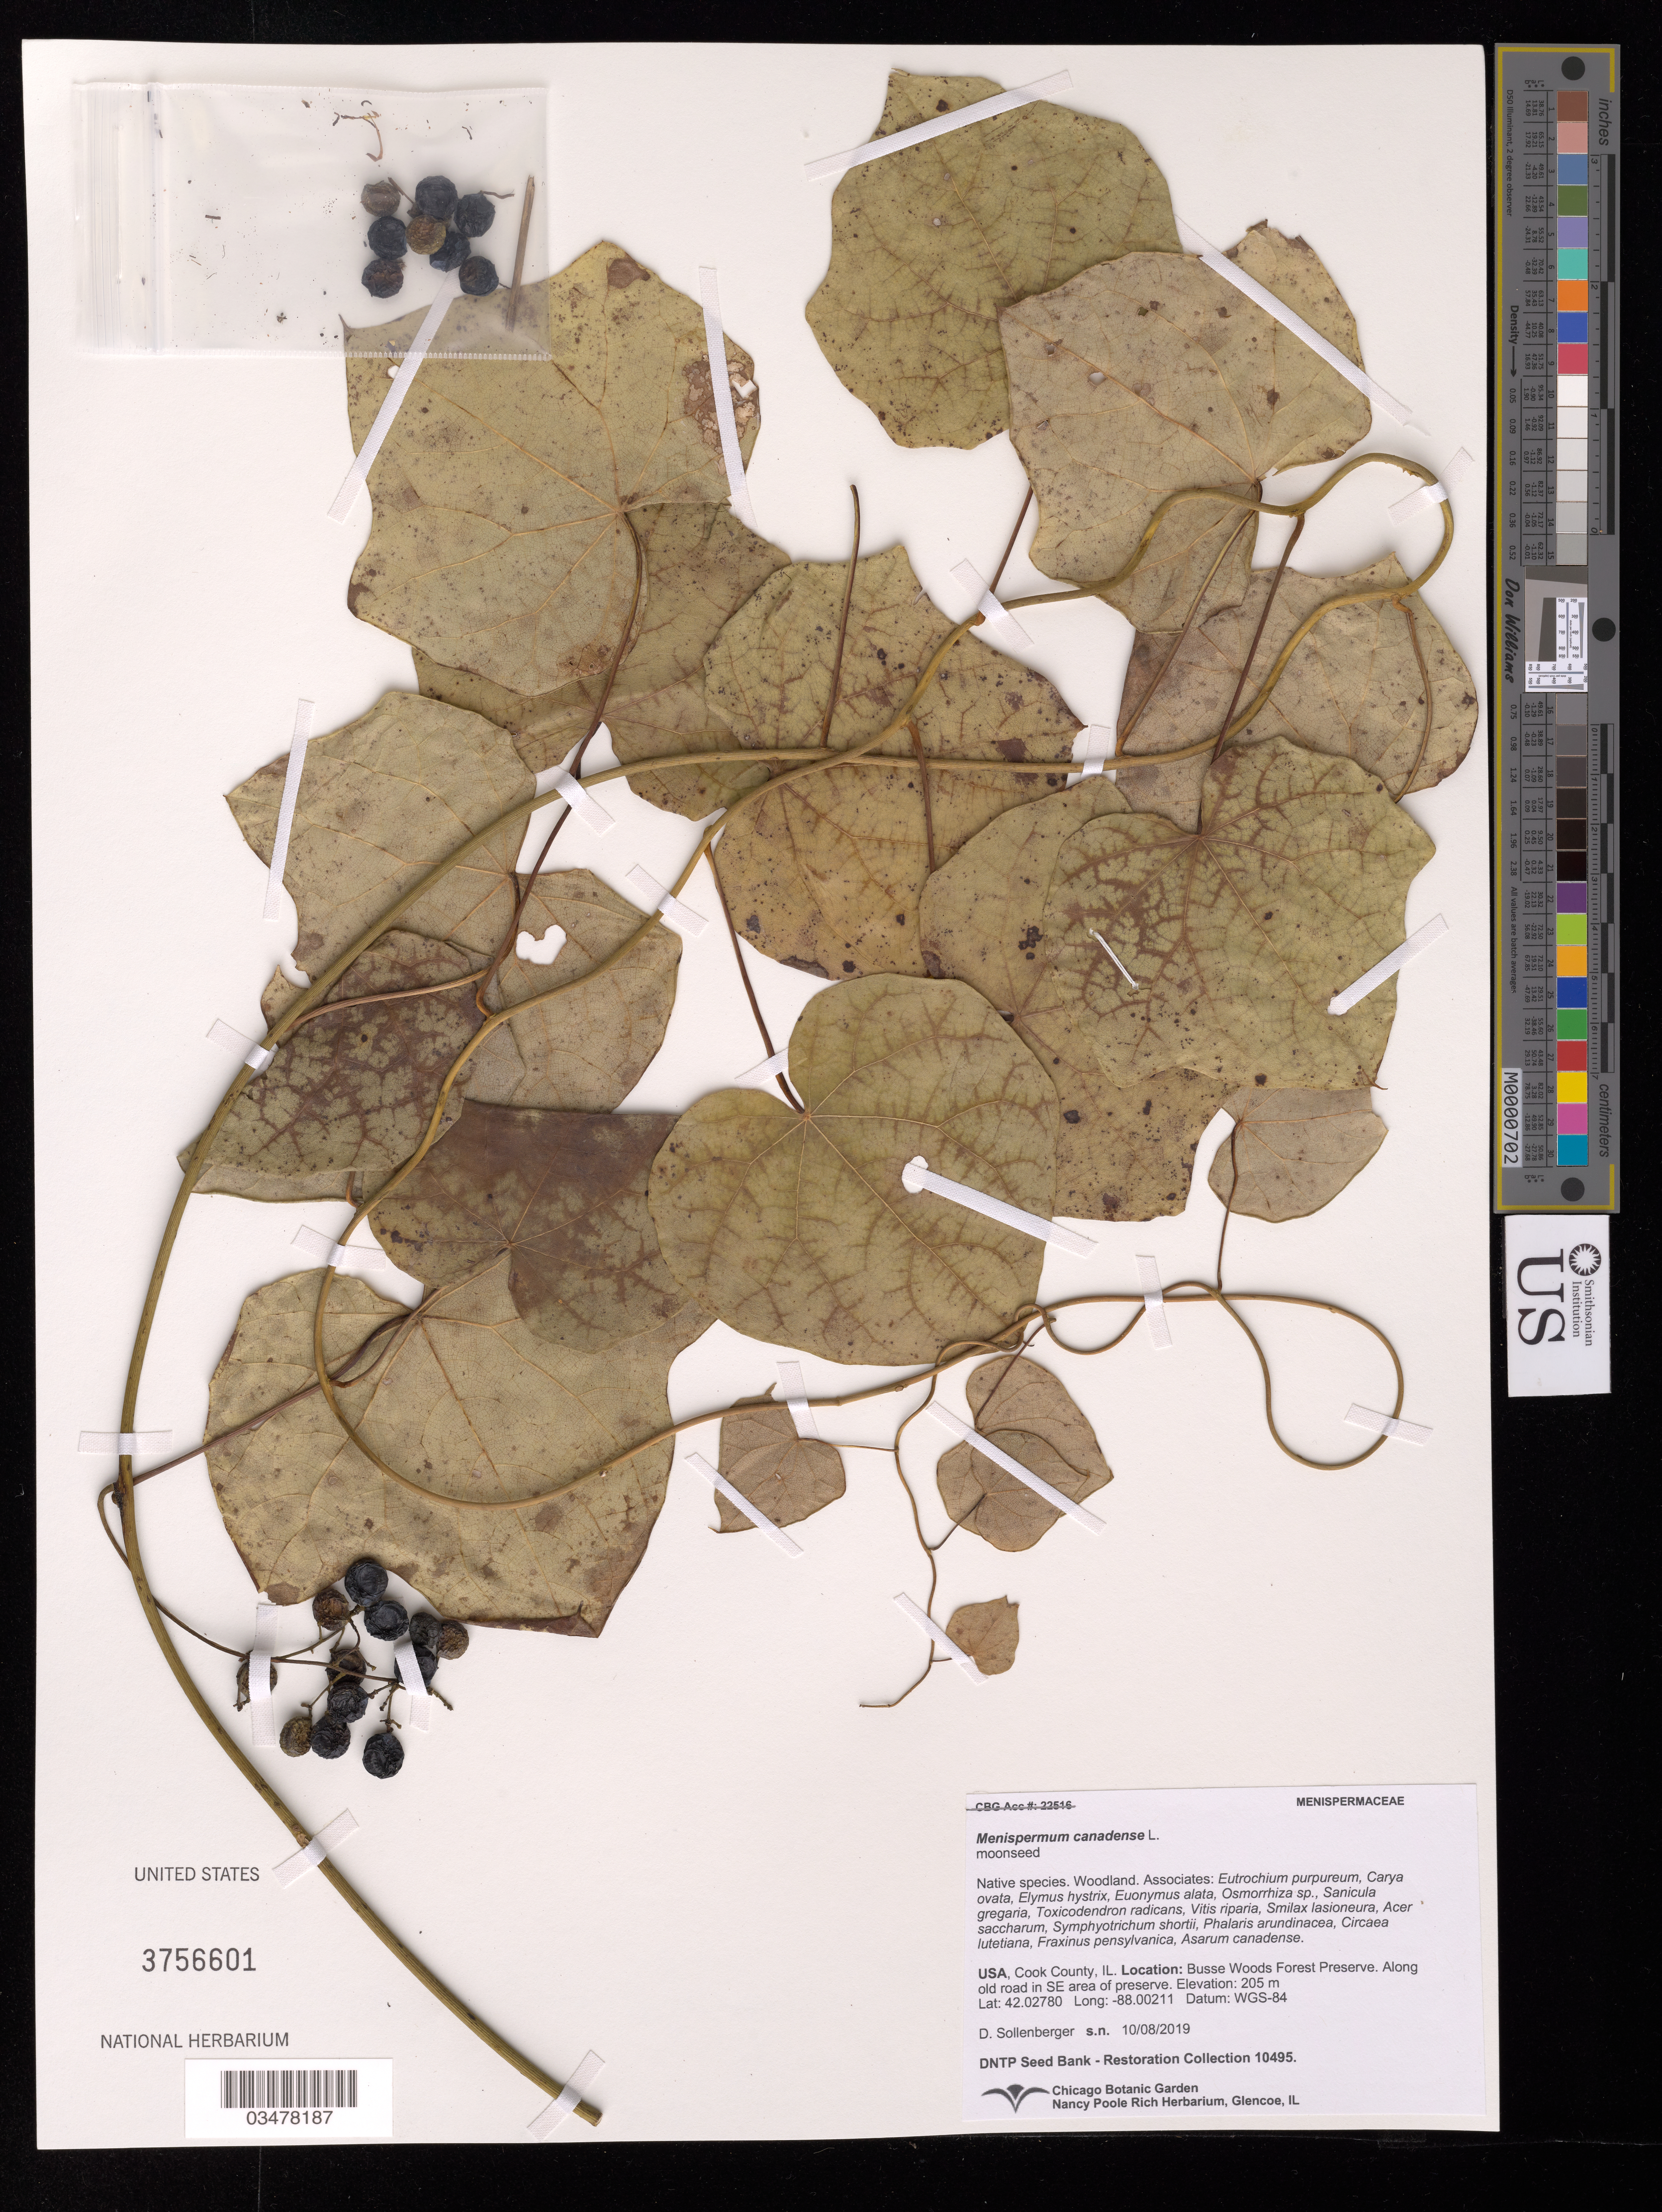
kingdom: Plantae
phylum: Tracheophyta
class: Magnoliopsida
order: Ranunculales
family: Menispermaceae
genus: Menispermum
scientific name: Menispermum canadense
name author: L.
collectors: D. Sollenberger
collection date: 2019-10-08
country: United States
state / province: Illinois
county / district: Cook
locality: Busse Woods Forest Preserve. Along road in SE area of preserve.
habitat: Woodland. With Carya ovata, Vitis riparia, Acer saccharum, Asarum canadense, etc.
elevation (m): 205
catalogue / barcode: US 3756601